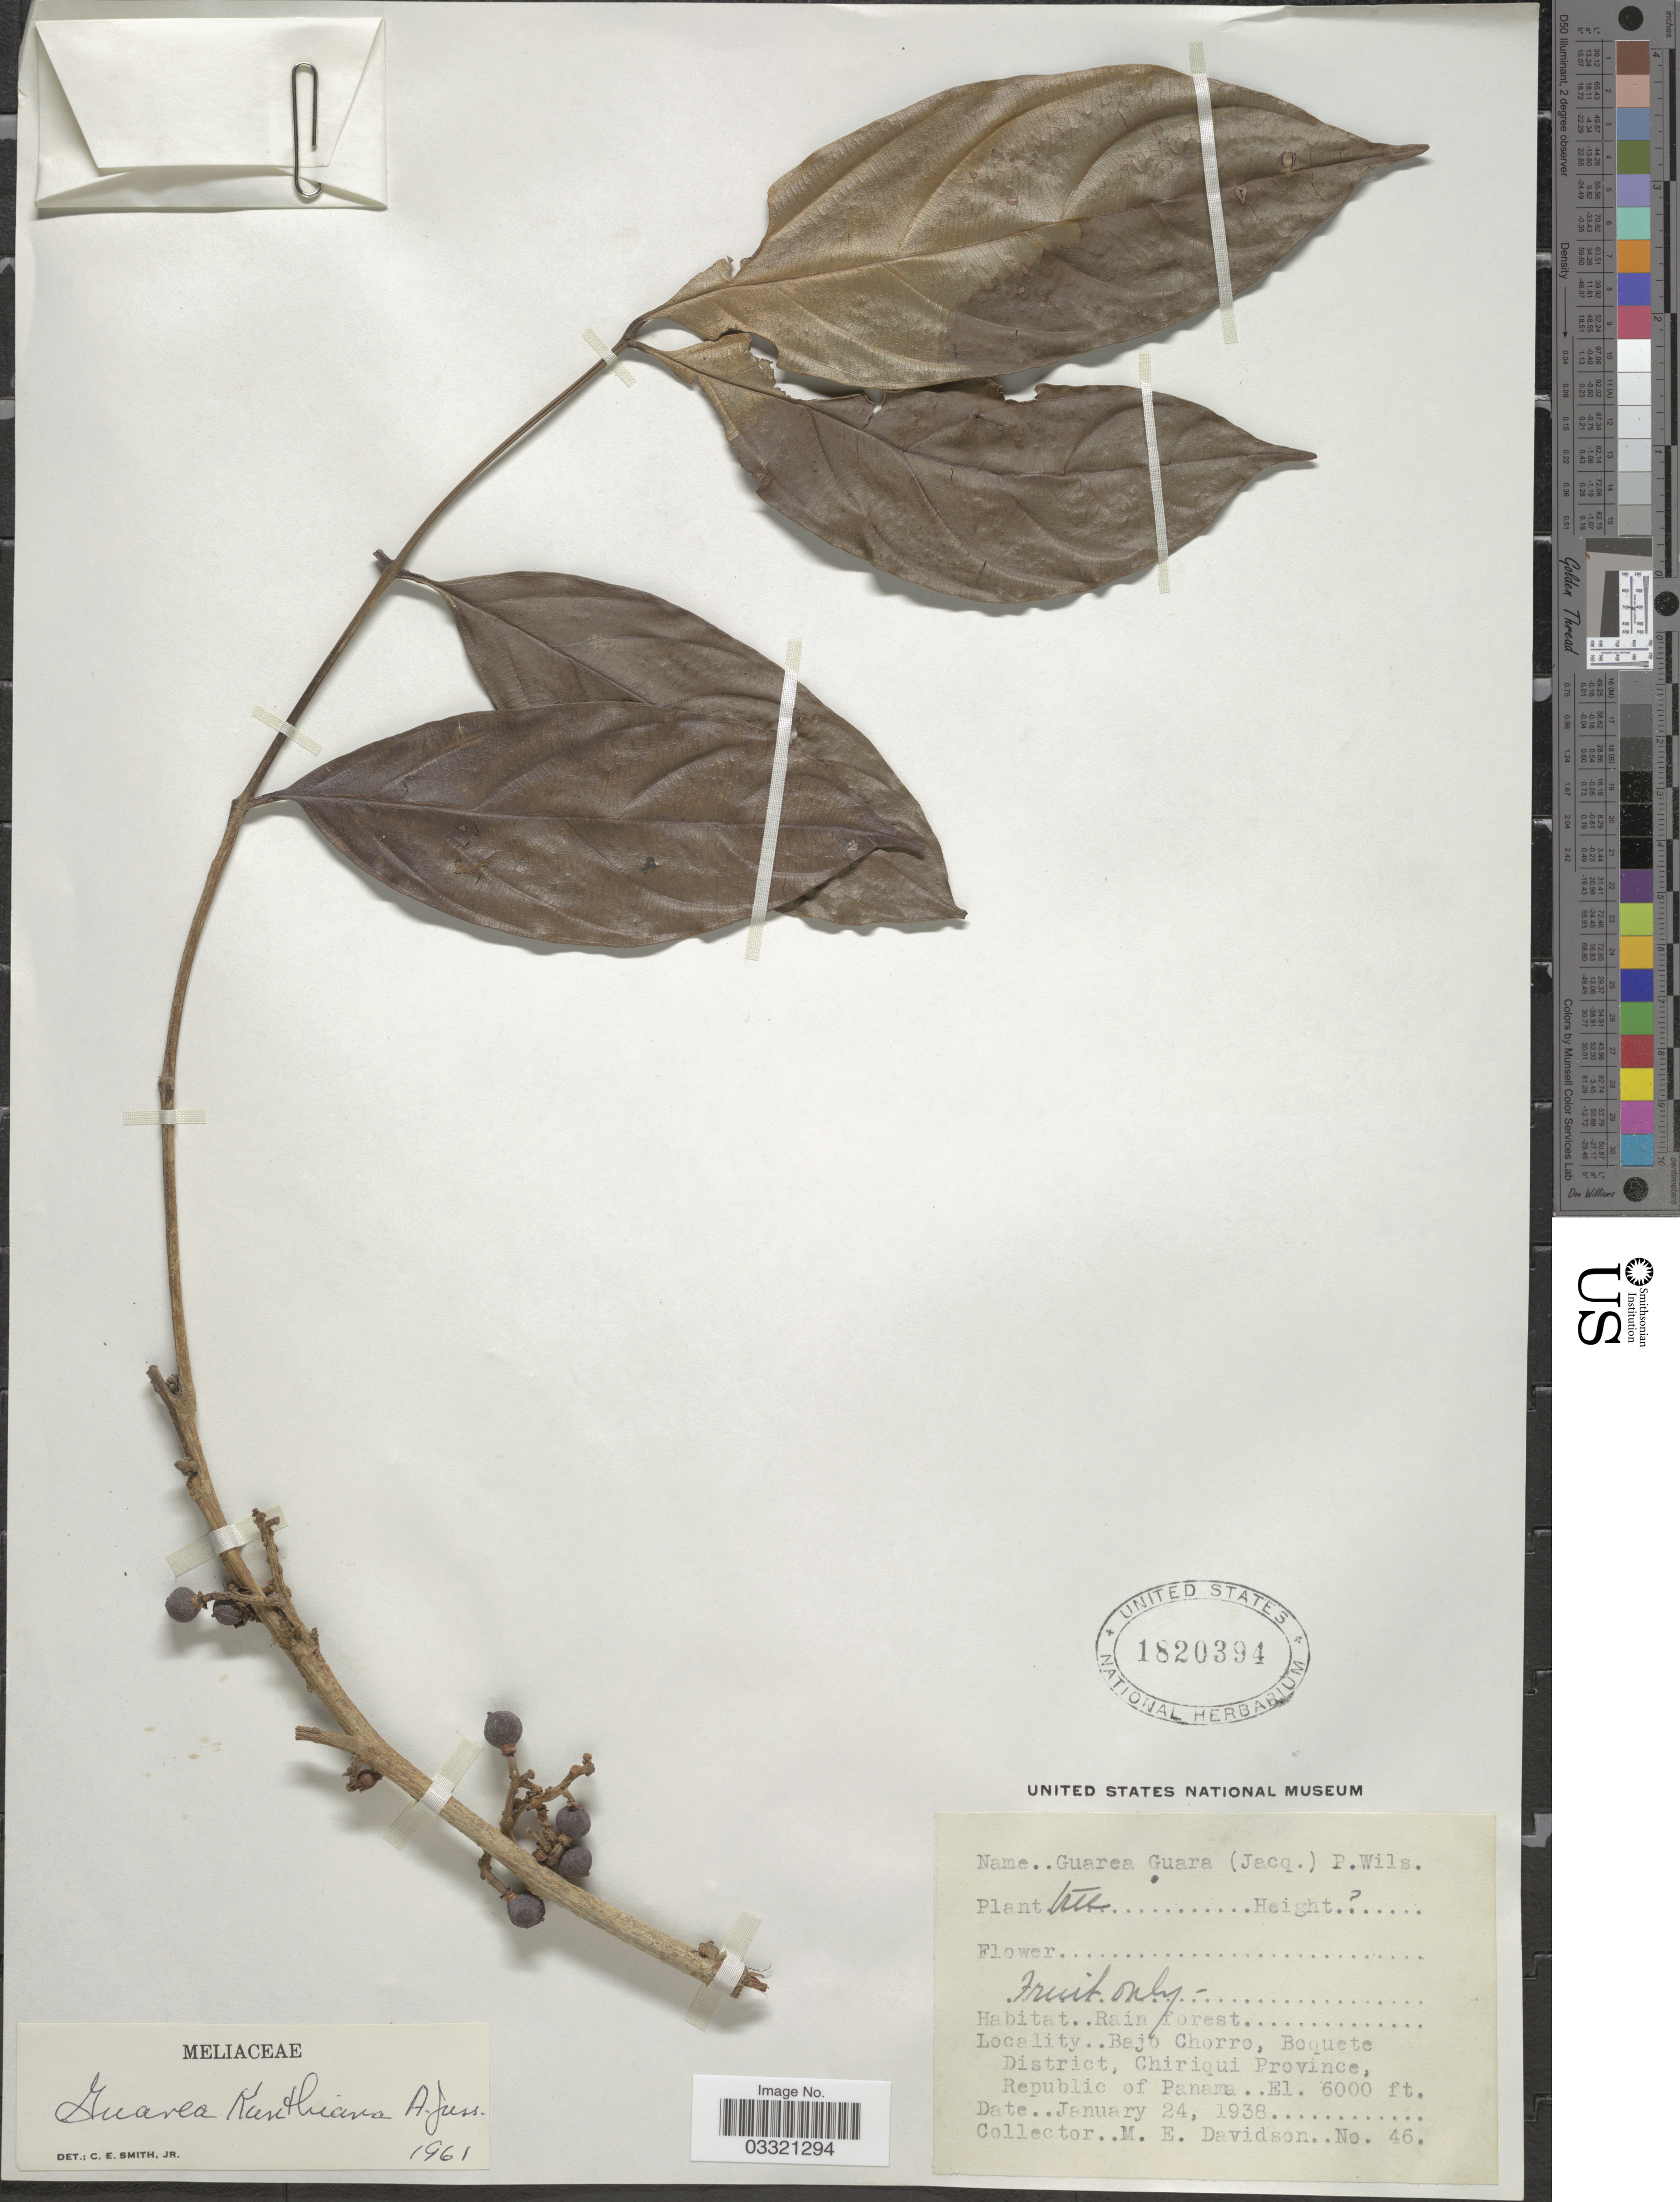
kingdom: Plantae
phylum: Tracheophyta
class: Magnoliopsida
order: Sapindales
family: Meliaceae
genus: Guarea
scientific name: Guarea kunthiana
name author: A. Juss.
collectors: M. E. Davidson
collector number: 46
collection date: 1938-01-24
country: Panama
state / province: Chiriqui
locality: Bajo Chorro, Boquete District, Republic of Panama.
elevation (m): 1829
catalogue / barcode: US 1820394